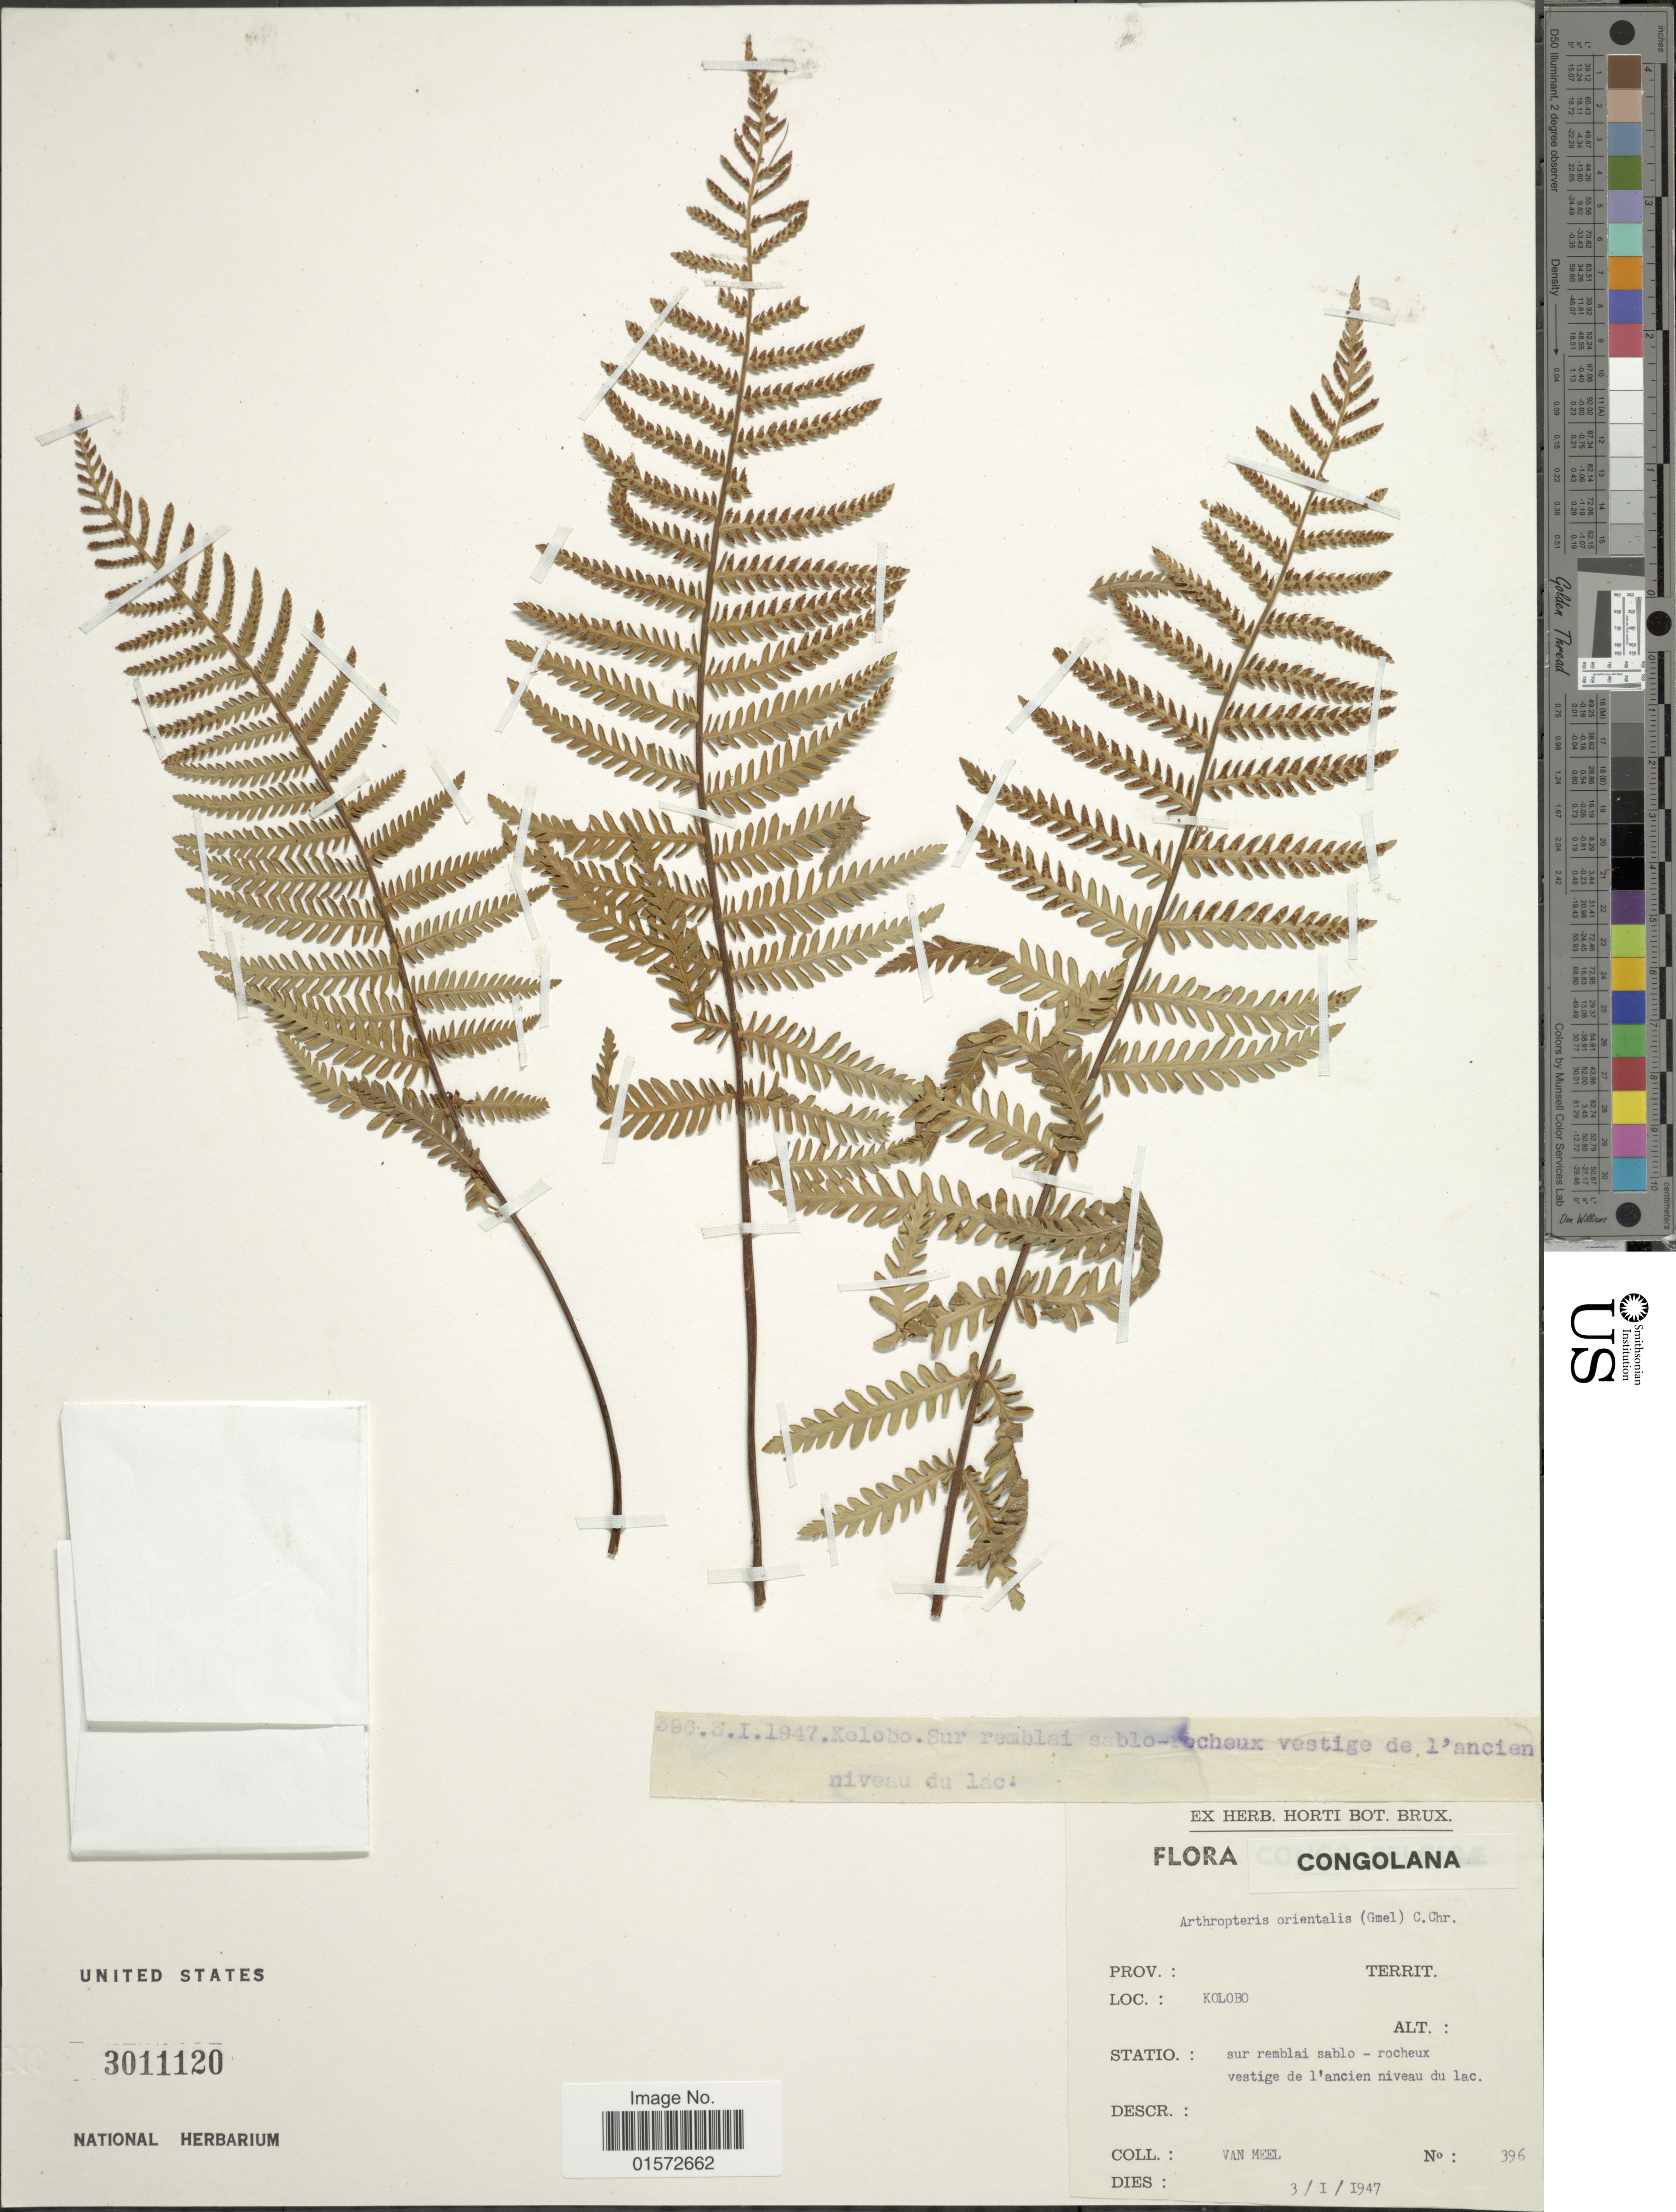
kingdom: Plantae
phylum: Tracheophyta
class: Polypodiopsida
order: Polypodiales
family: Tectariaceae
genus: Arthropteris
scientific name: Arthropteris orientalis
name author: (J.F. Gmel.) Posth.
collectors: Van Meel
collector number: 396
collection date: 1947-01-03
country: Congo, Democratic Republic of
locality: Kolobo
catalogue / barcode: US 3011120